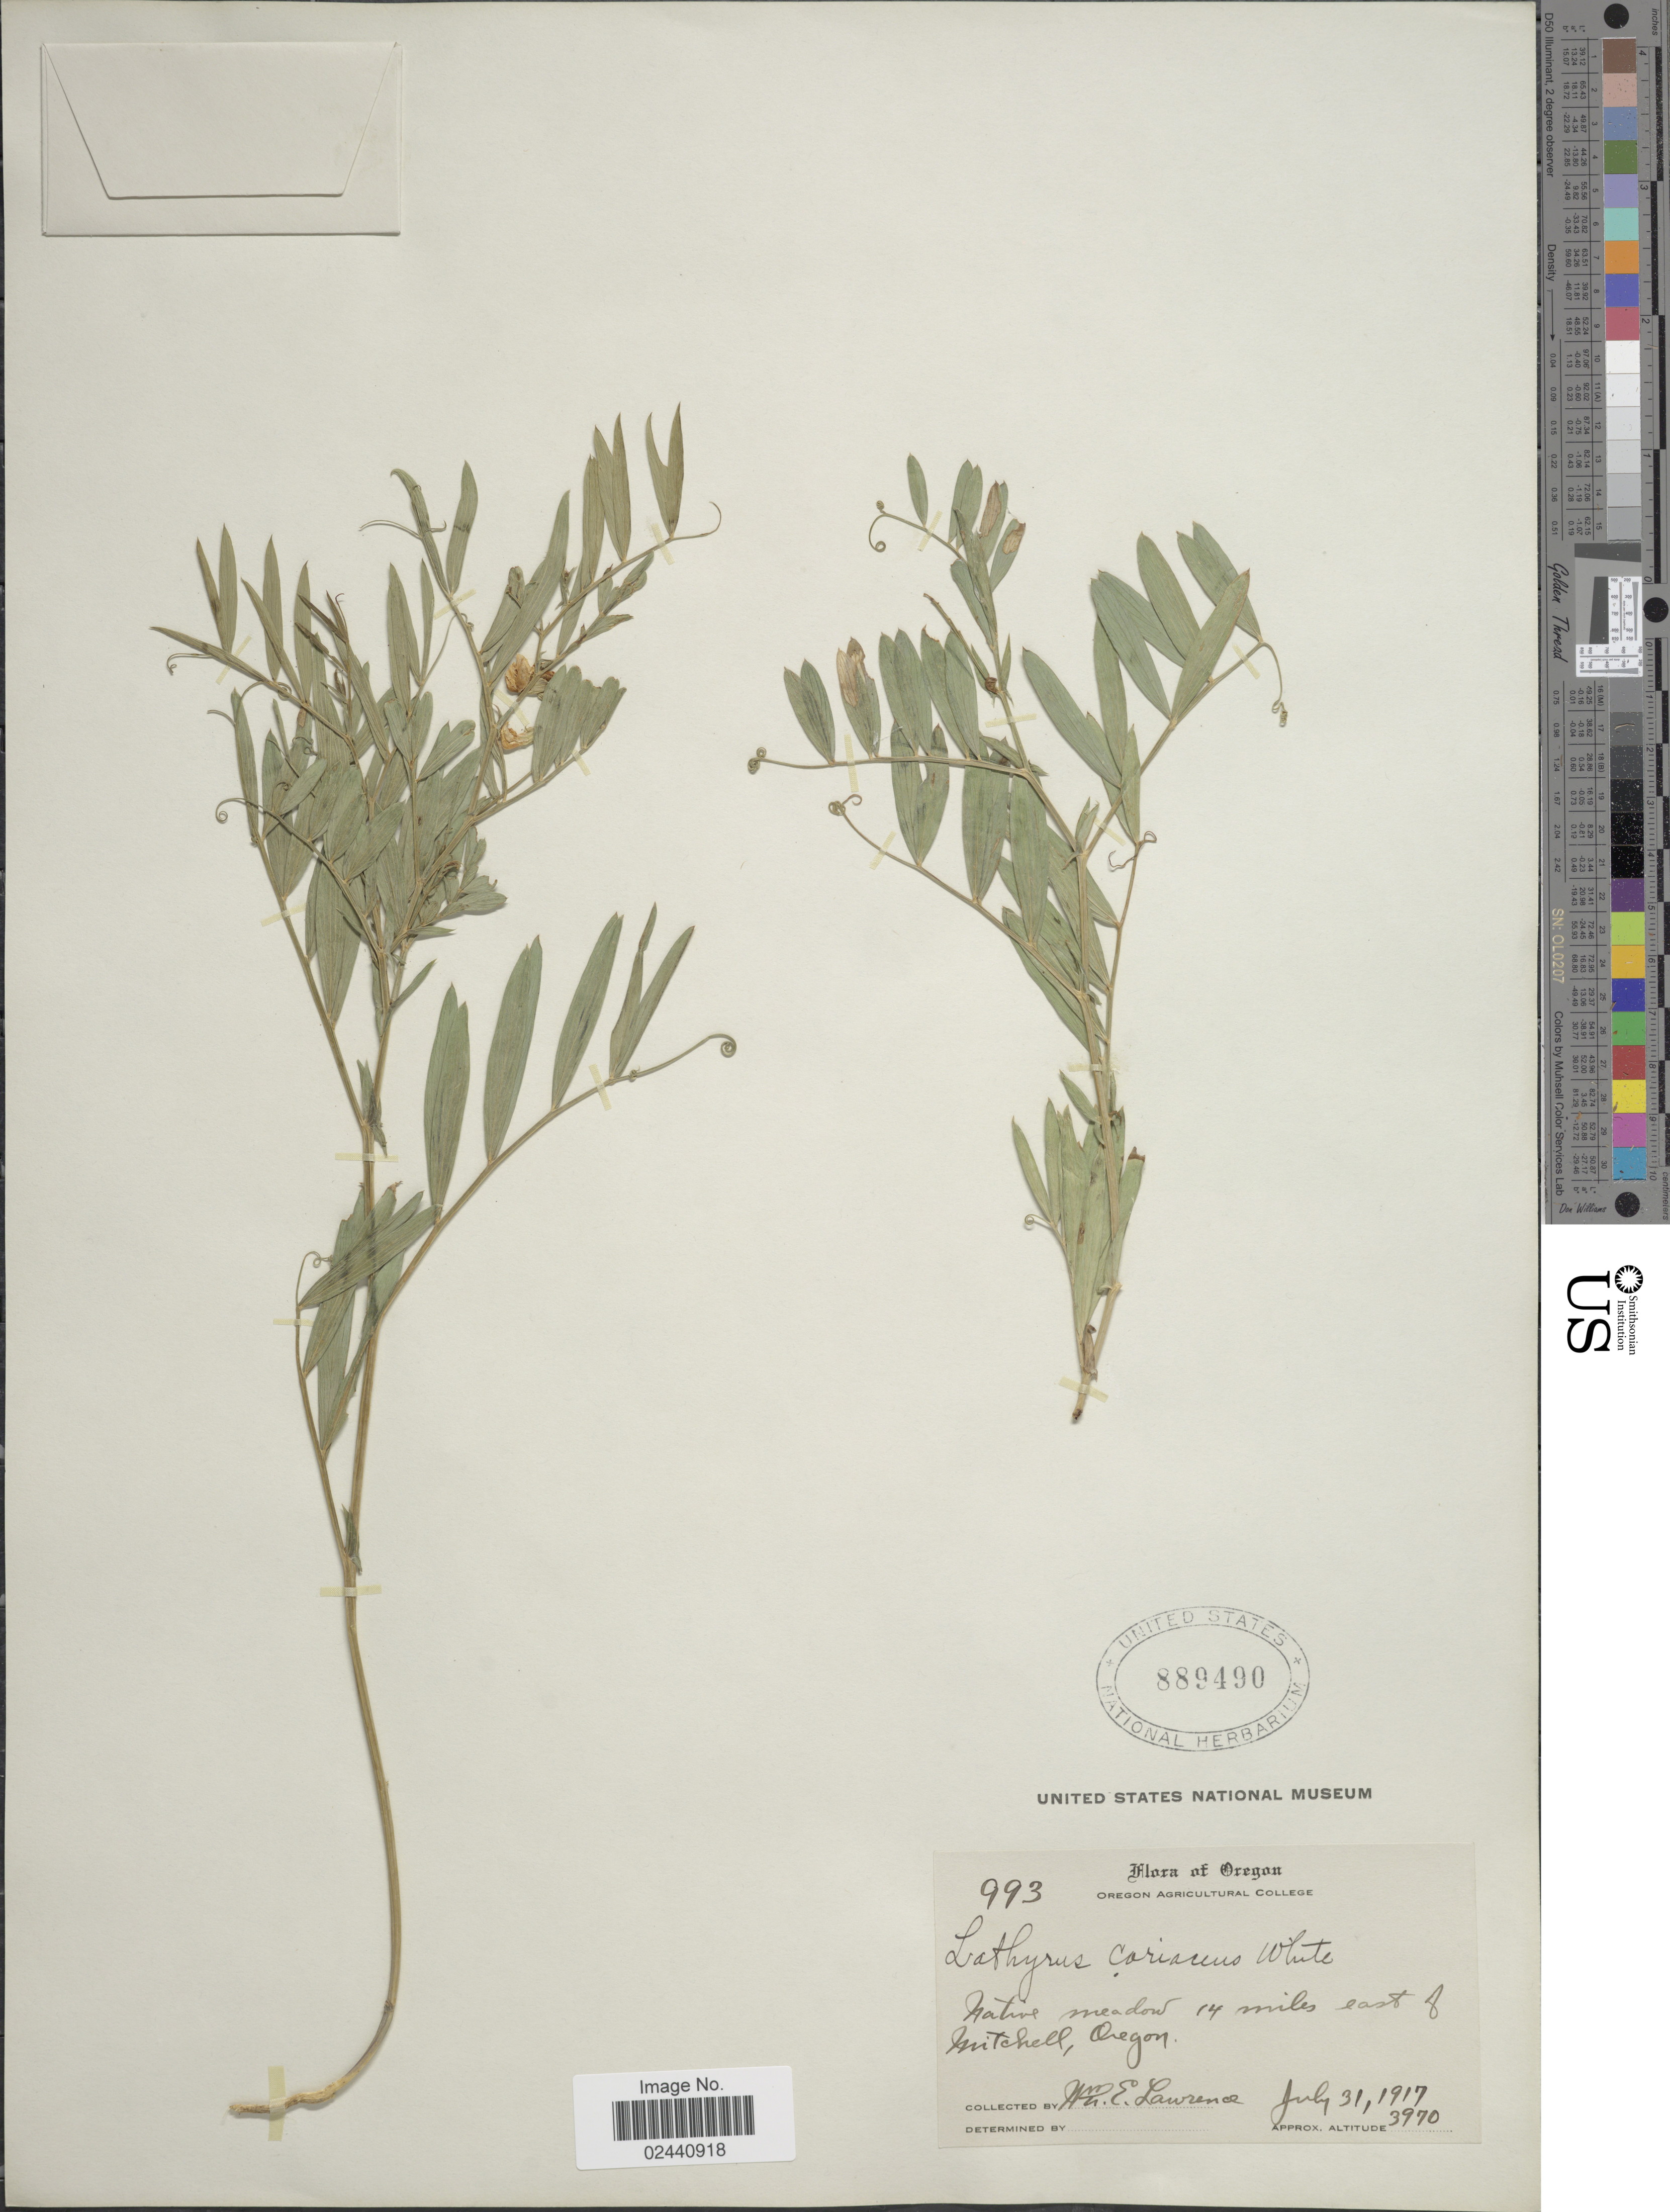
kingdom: Plantae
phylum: Tracheophyta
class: Magnoliopsida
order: Fabales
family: Fabaceae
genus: Lathyrus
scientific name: Lathyrus lanszwertii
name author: Kellogg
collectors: W. Lawrence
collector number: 993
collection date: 1917-07-31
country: United States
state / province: Oregon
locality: Native meadow 14 miles east of Mitchell, Oregon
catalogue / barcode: US 889490